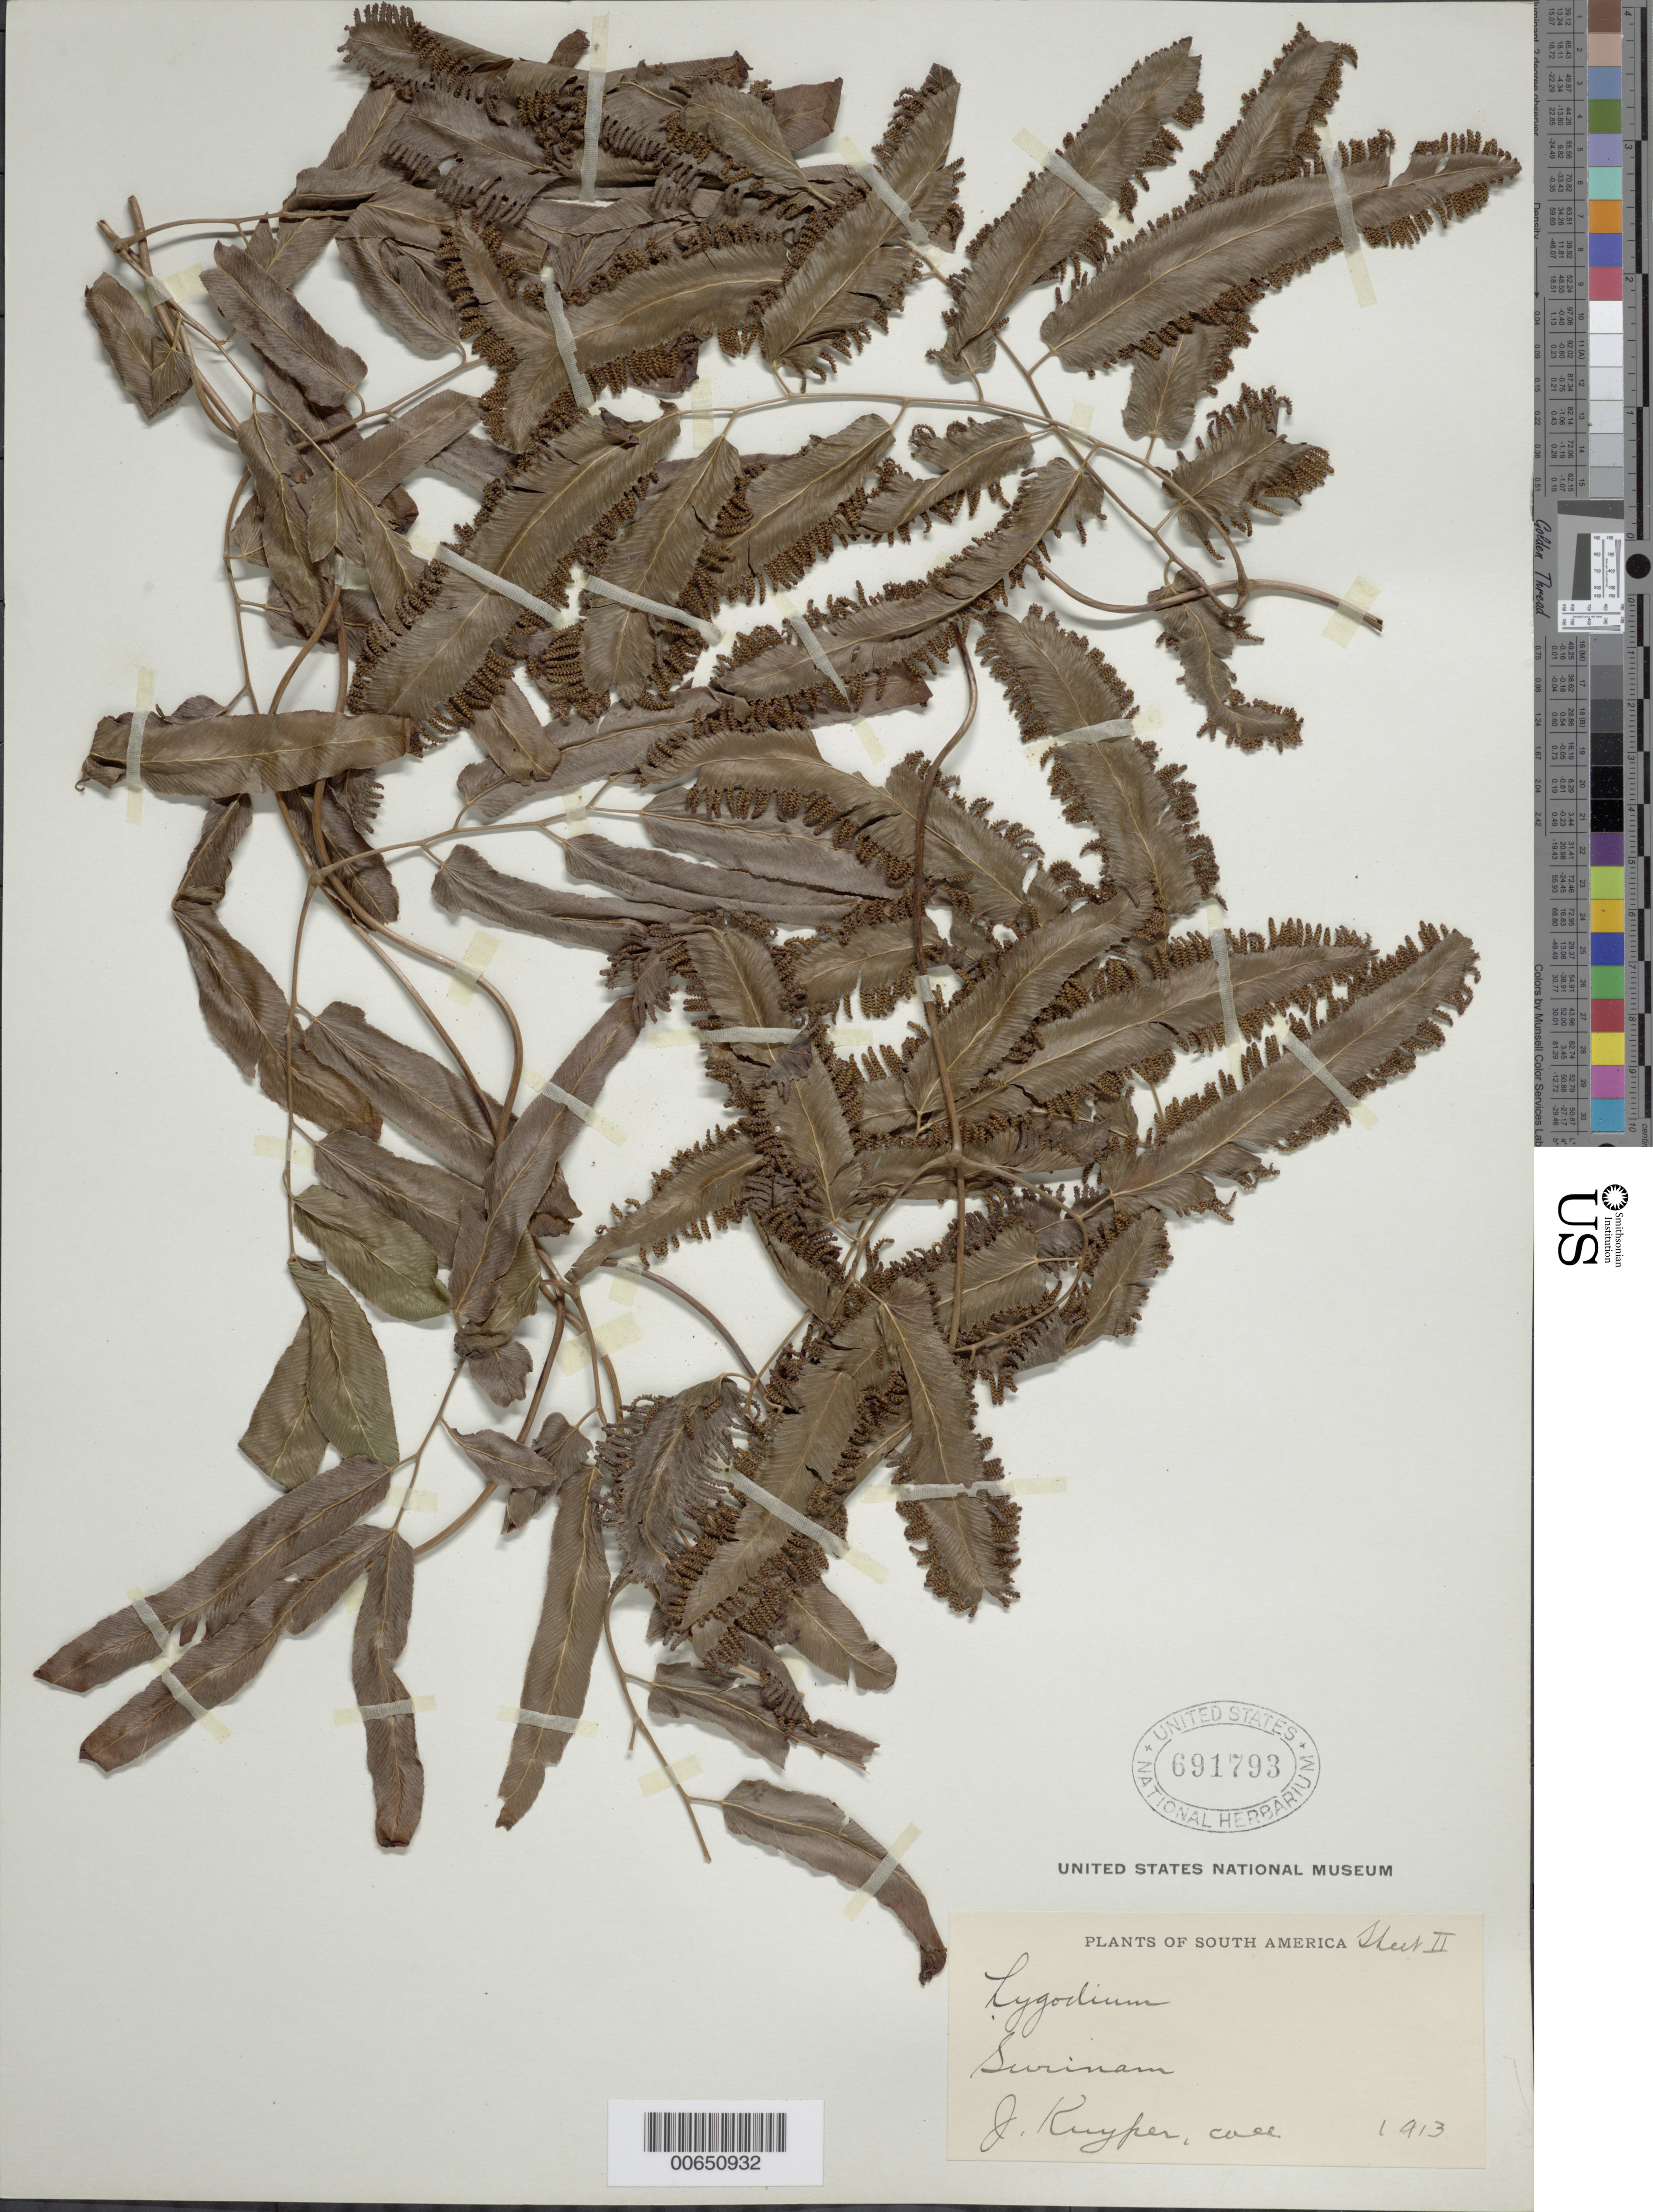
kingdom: Plantae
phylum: Tracheophyta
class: Polypodiopsida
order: Schizaeales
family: Lygodiaceae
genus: Lygodium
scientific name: Lygodium volubile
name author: Sw.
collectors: J. Kuyper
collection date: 1913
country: Suriname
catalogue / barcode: US 691793